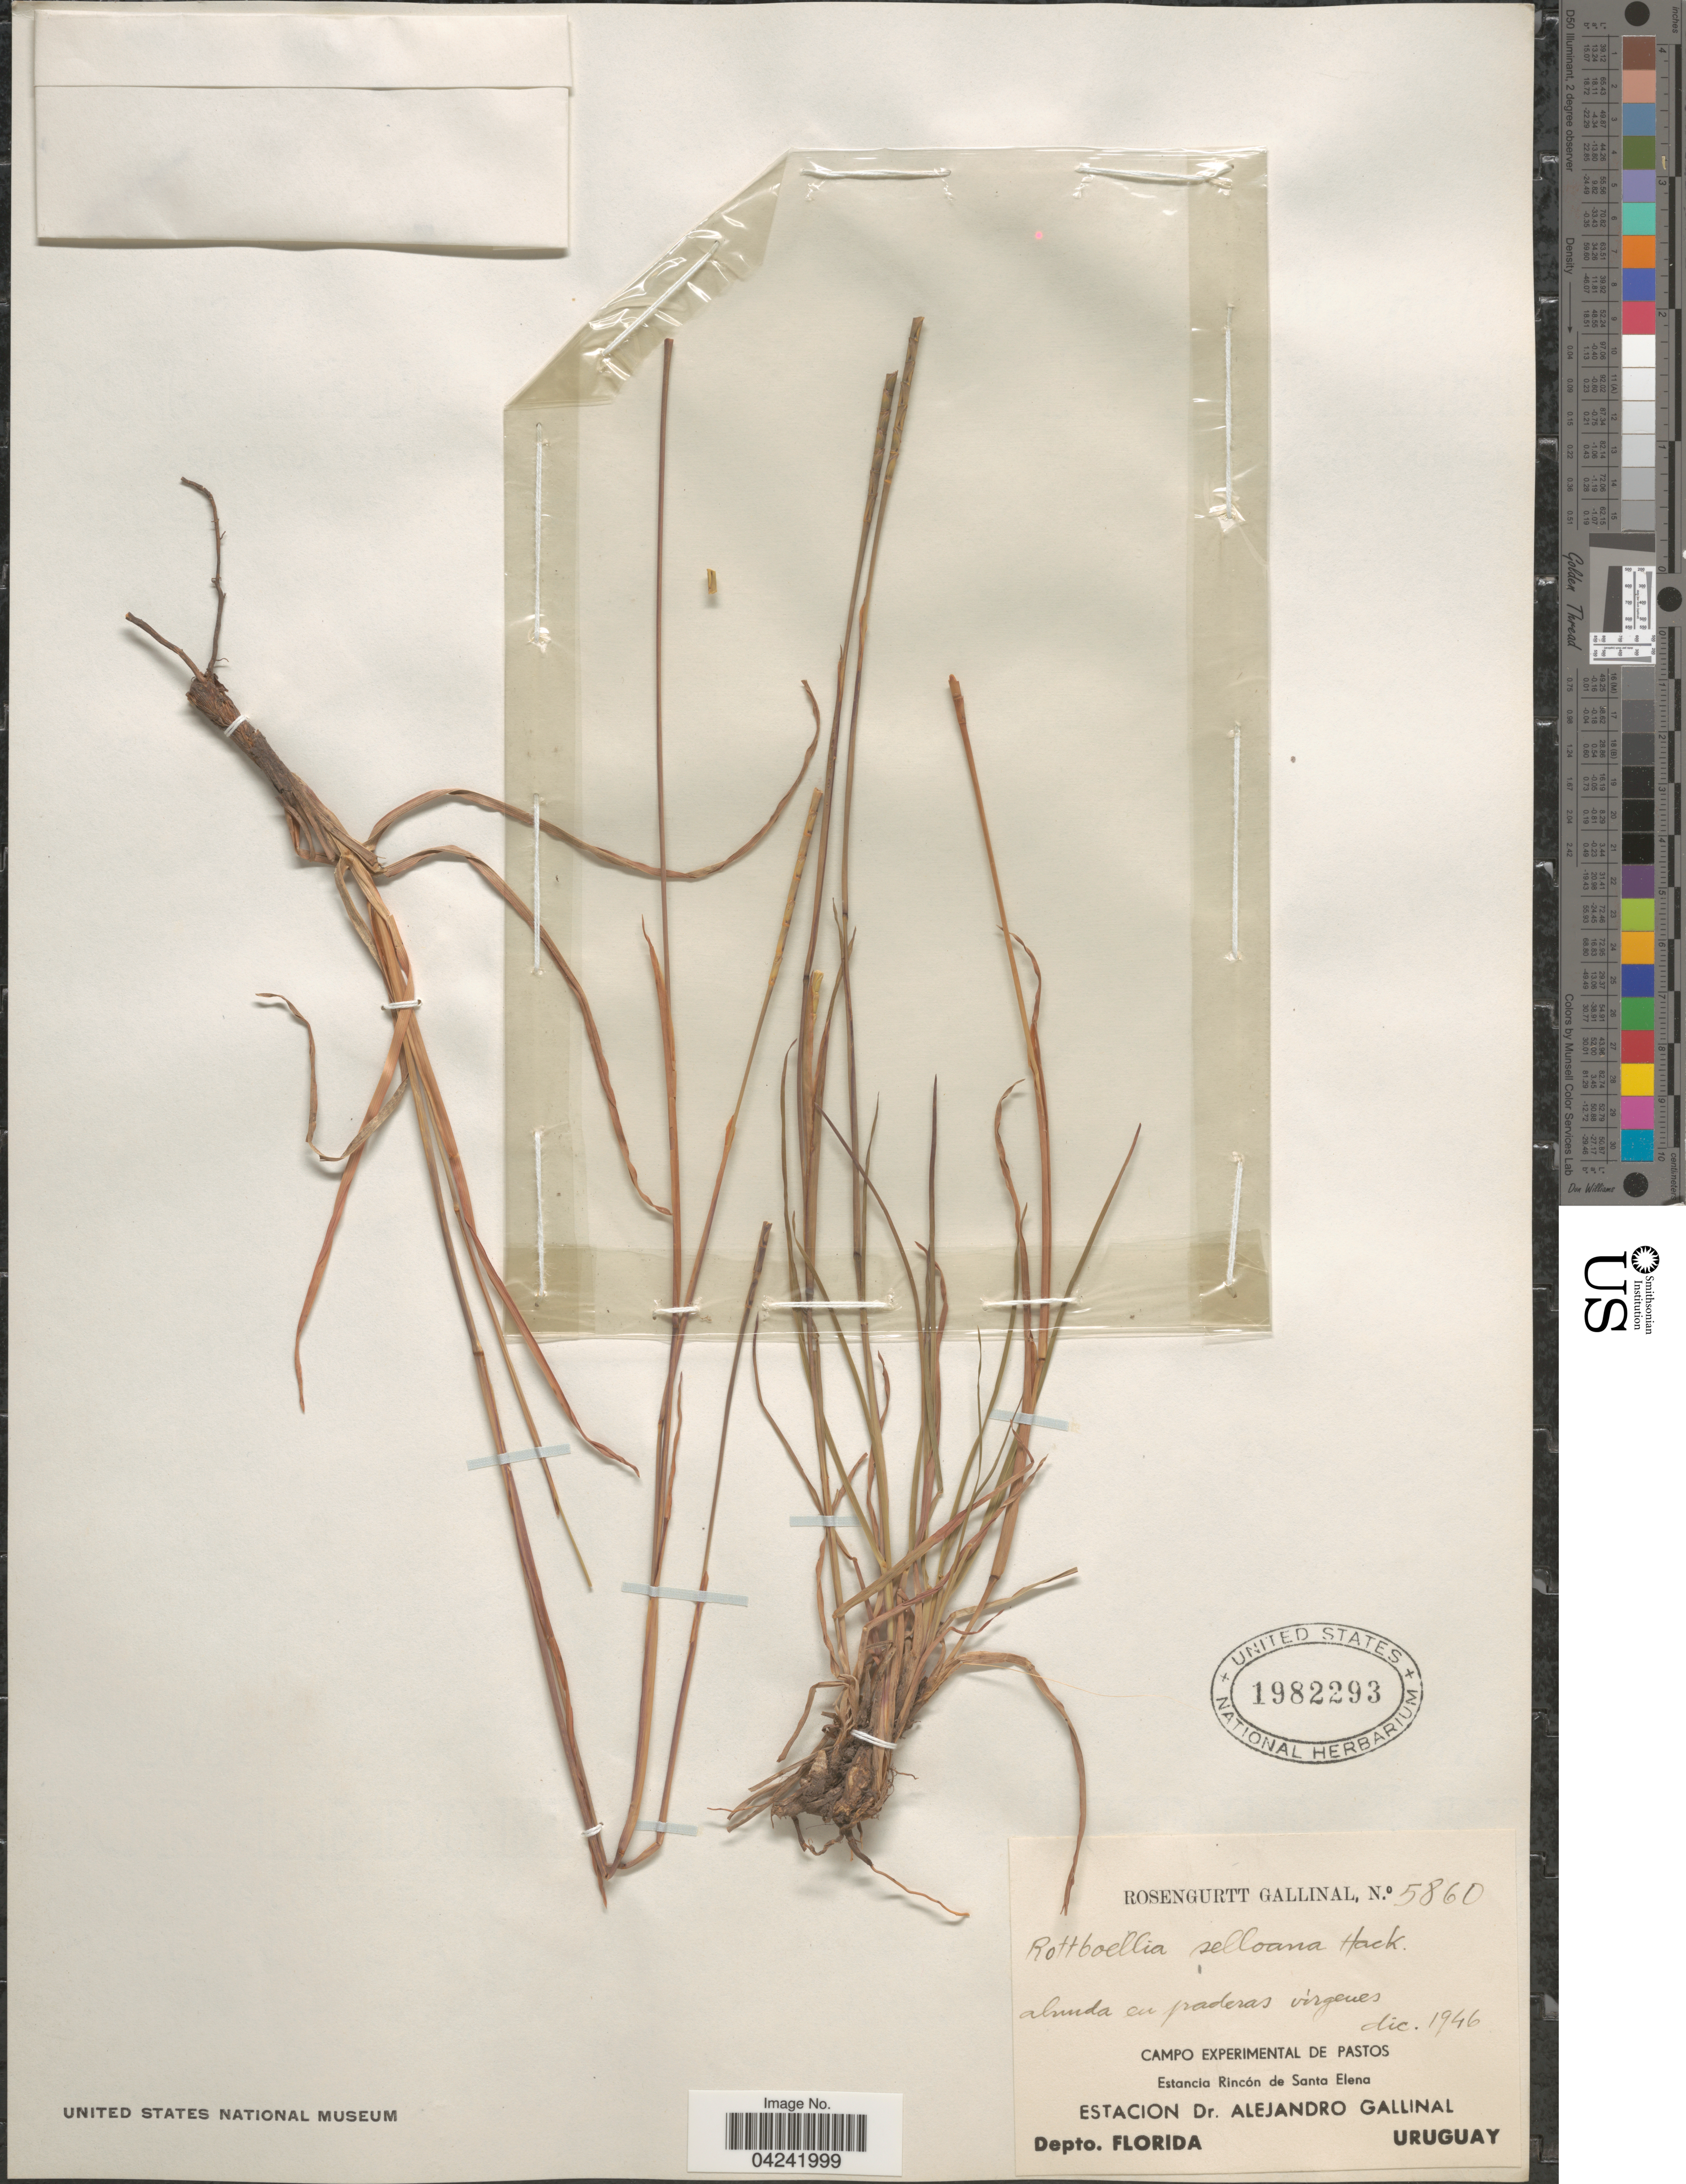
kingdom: Plantae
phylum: Tracheophyta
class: Liliopsida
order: Poales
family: Poaceae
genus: Mnesithea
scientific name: Mnesithea selloana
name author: (Hack.) de Koning & Sosef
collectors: R. Gallinal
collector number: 5860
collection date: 1946-12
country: Uruguay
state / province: Florida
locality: Campo Experimental de Pastos. Estancia Rincón de Santa Elena. Estacion Dr. Alejandro Gallinal. Depto. Florida.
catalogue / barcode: US 1982293